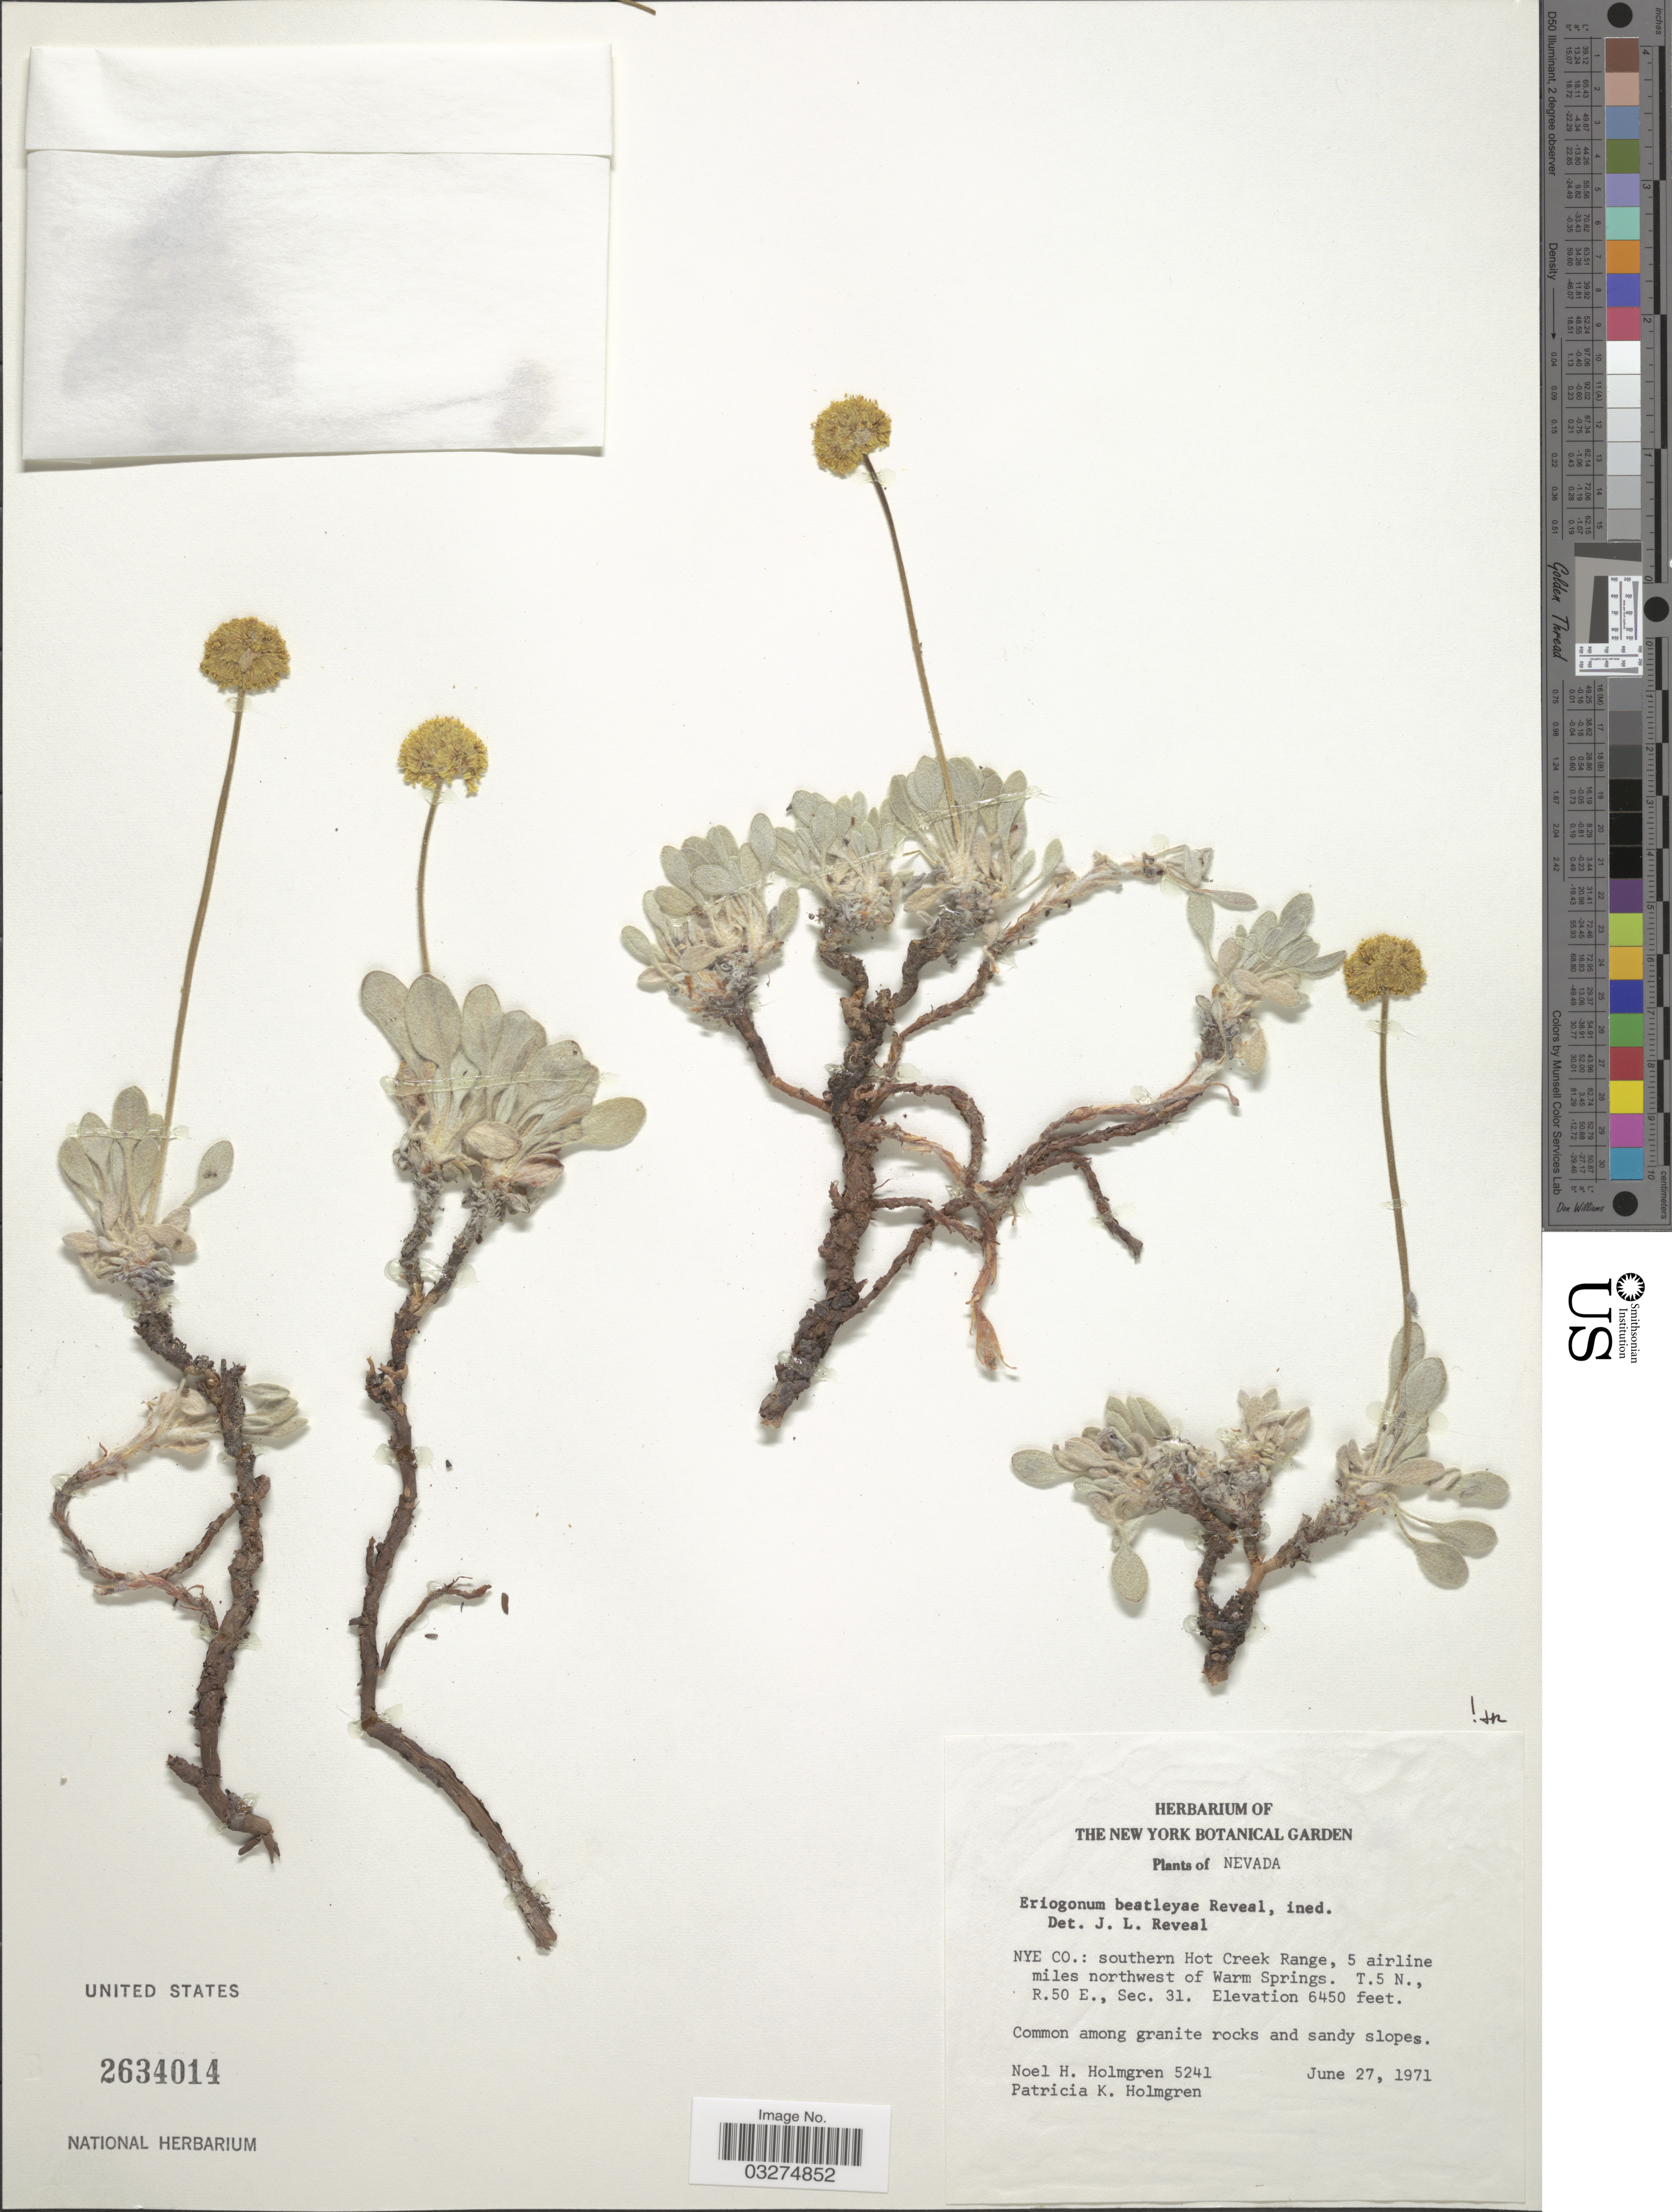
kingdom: Plantae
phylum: Tracheophyta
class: Magnoliopsida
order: Caryophyllales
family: Polygonaceae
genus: Eriogonum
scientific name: Eriogonum beatleyae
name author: Reveal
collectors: N. H. Holmgren & P. K. Holmgren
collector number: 5241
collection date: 1971-06-27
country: United States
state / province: Nevada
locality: Nye Co.: southern Hot Creek Range, 5 airline miles northwest of Warm Springs. T. 5 N., R.50 E., Sec. 31.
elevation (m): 1966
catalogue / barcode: US 2634014